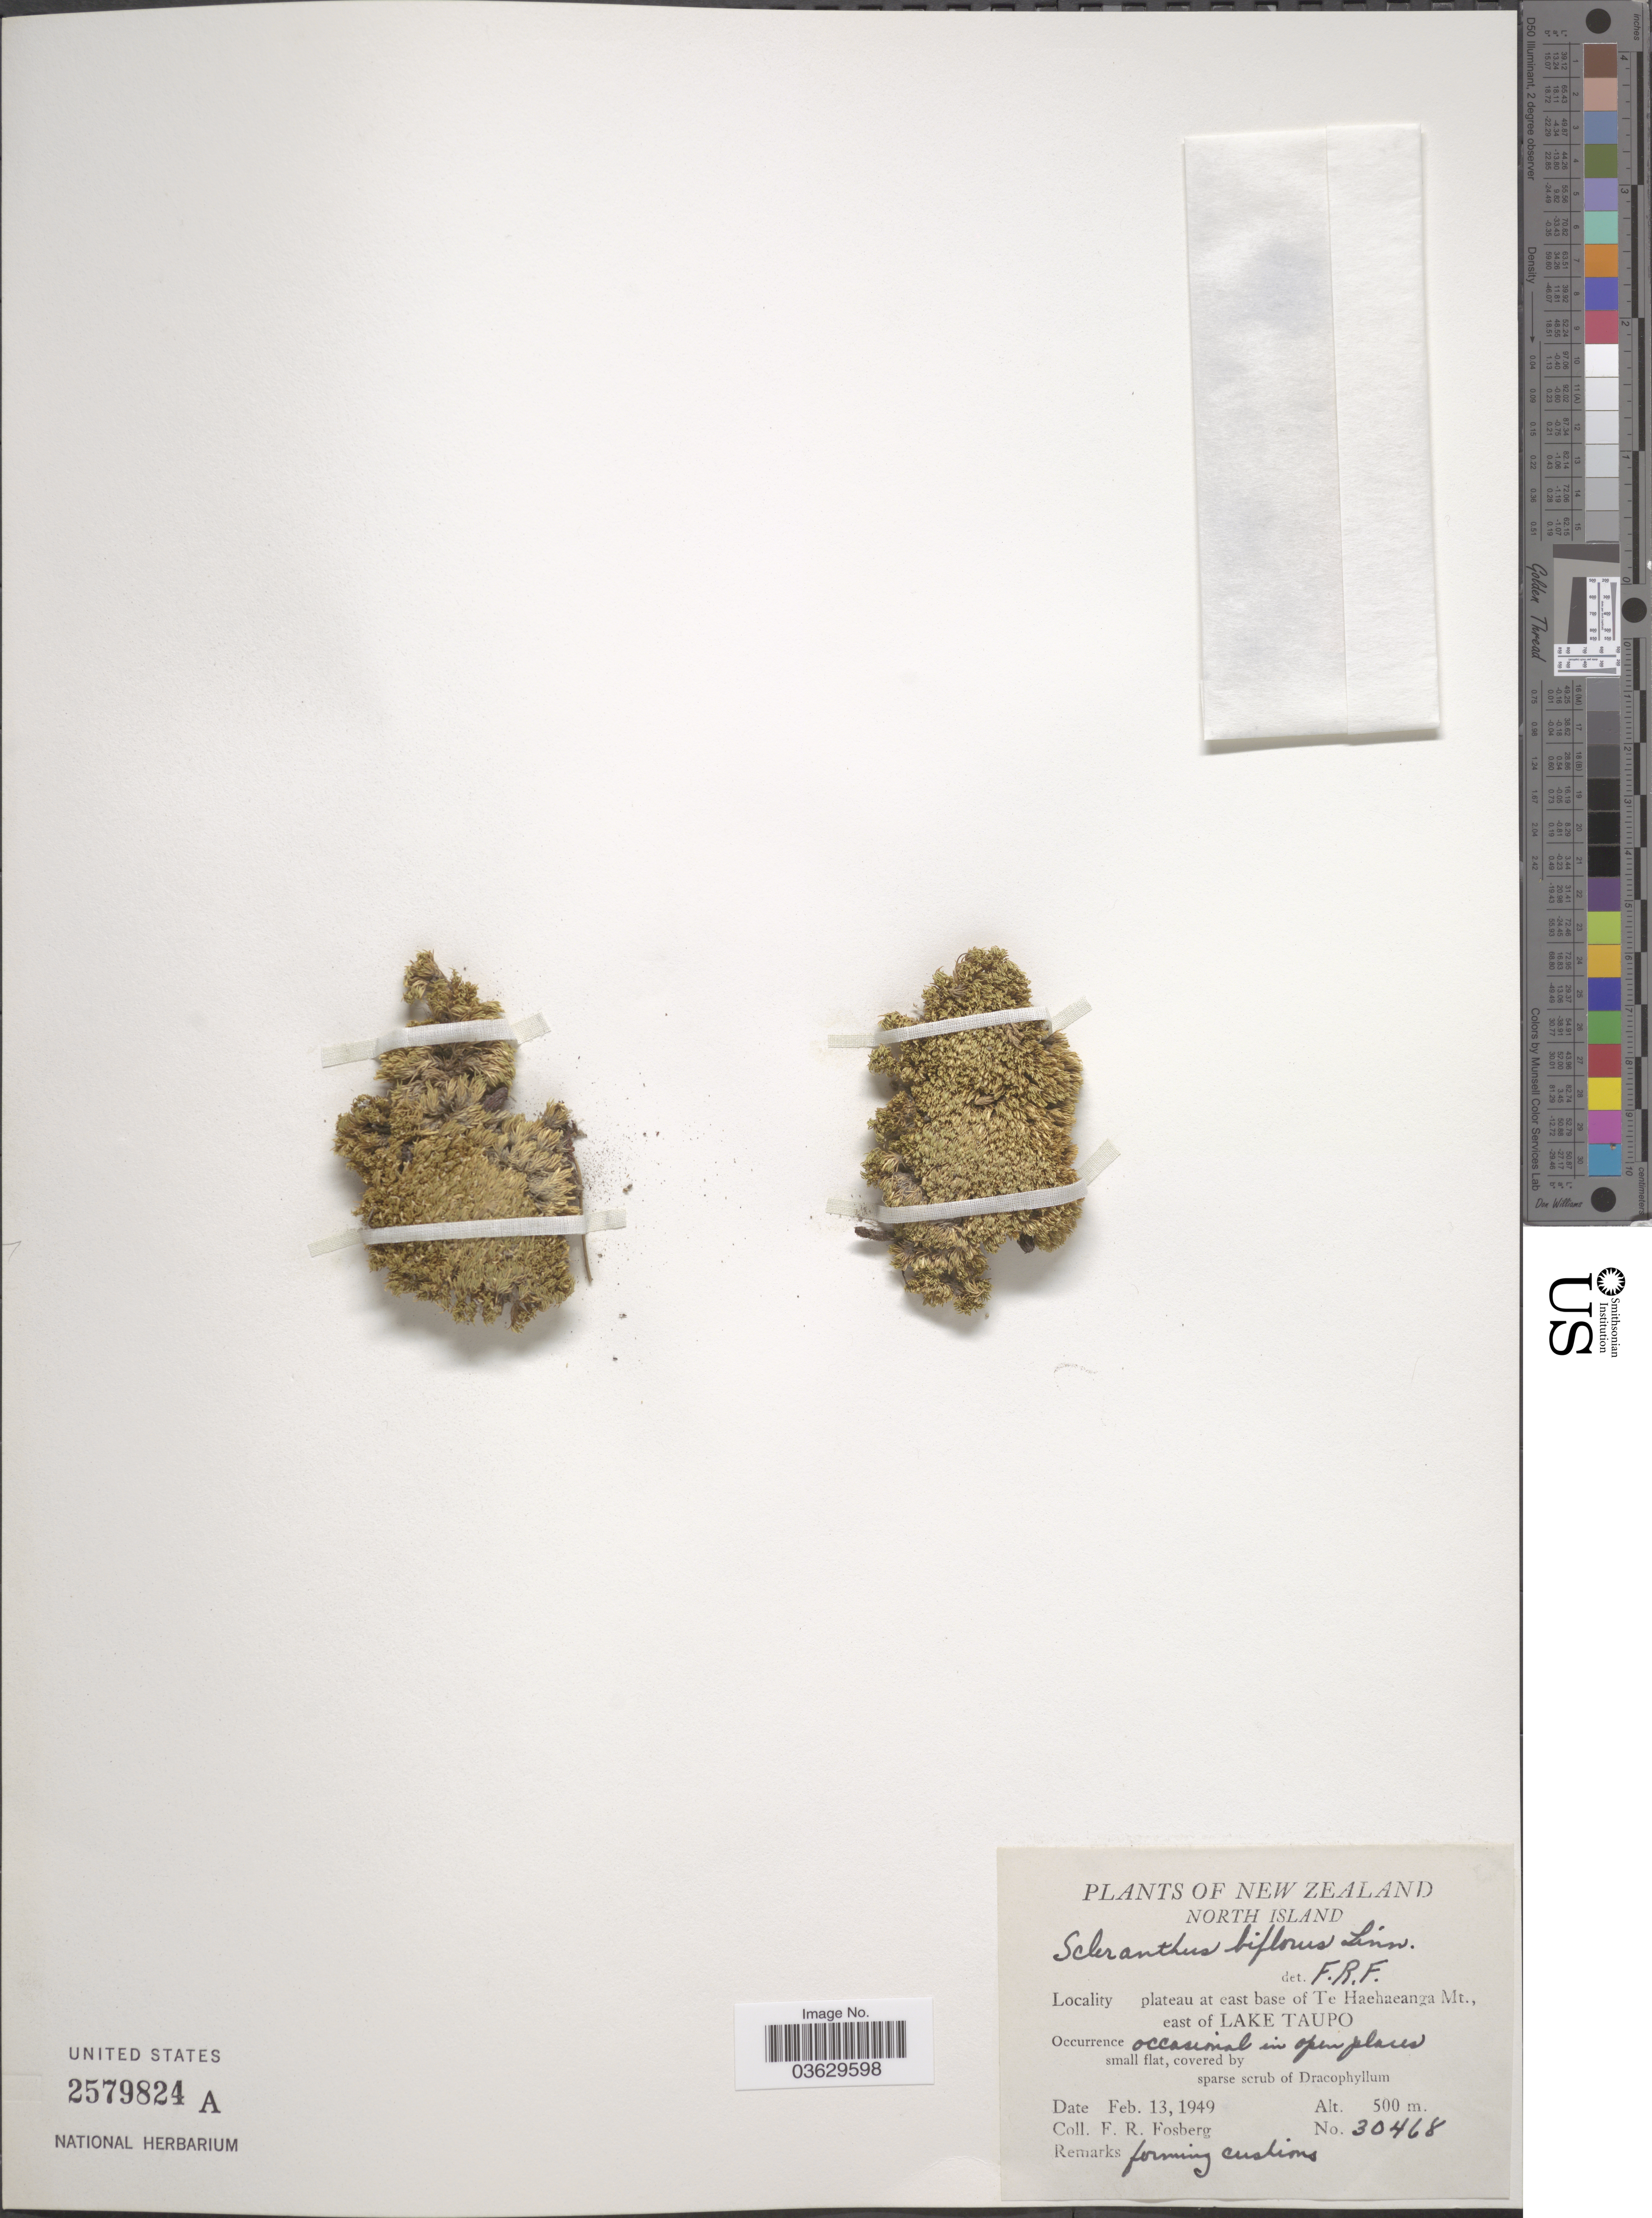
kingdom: Plantae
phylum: Tracheophyta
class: Magnoliopsida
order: Caryophyllales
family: Caryophyllaceae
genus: Scleranthus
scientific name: Scleranthus biflorus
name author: Hook. f.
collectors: F. R. Fosberg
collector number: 30468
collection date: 1949-02-13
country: New Zealand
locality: North Island. Plateau at east base of Te Haehaeanga Mt., east of Lake Taupo.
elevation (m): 500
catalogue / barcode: US 2579824A